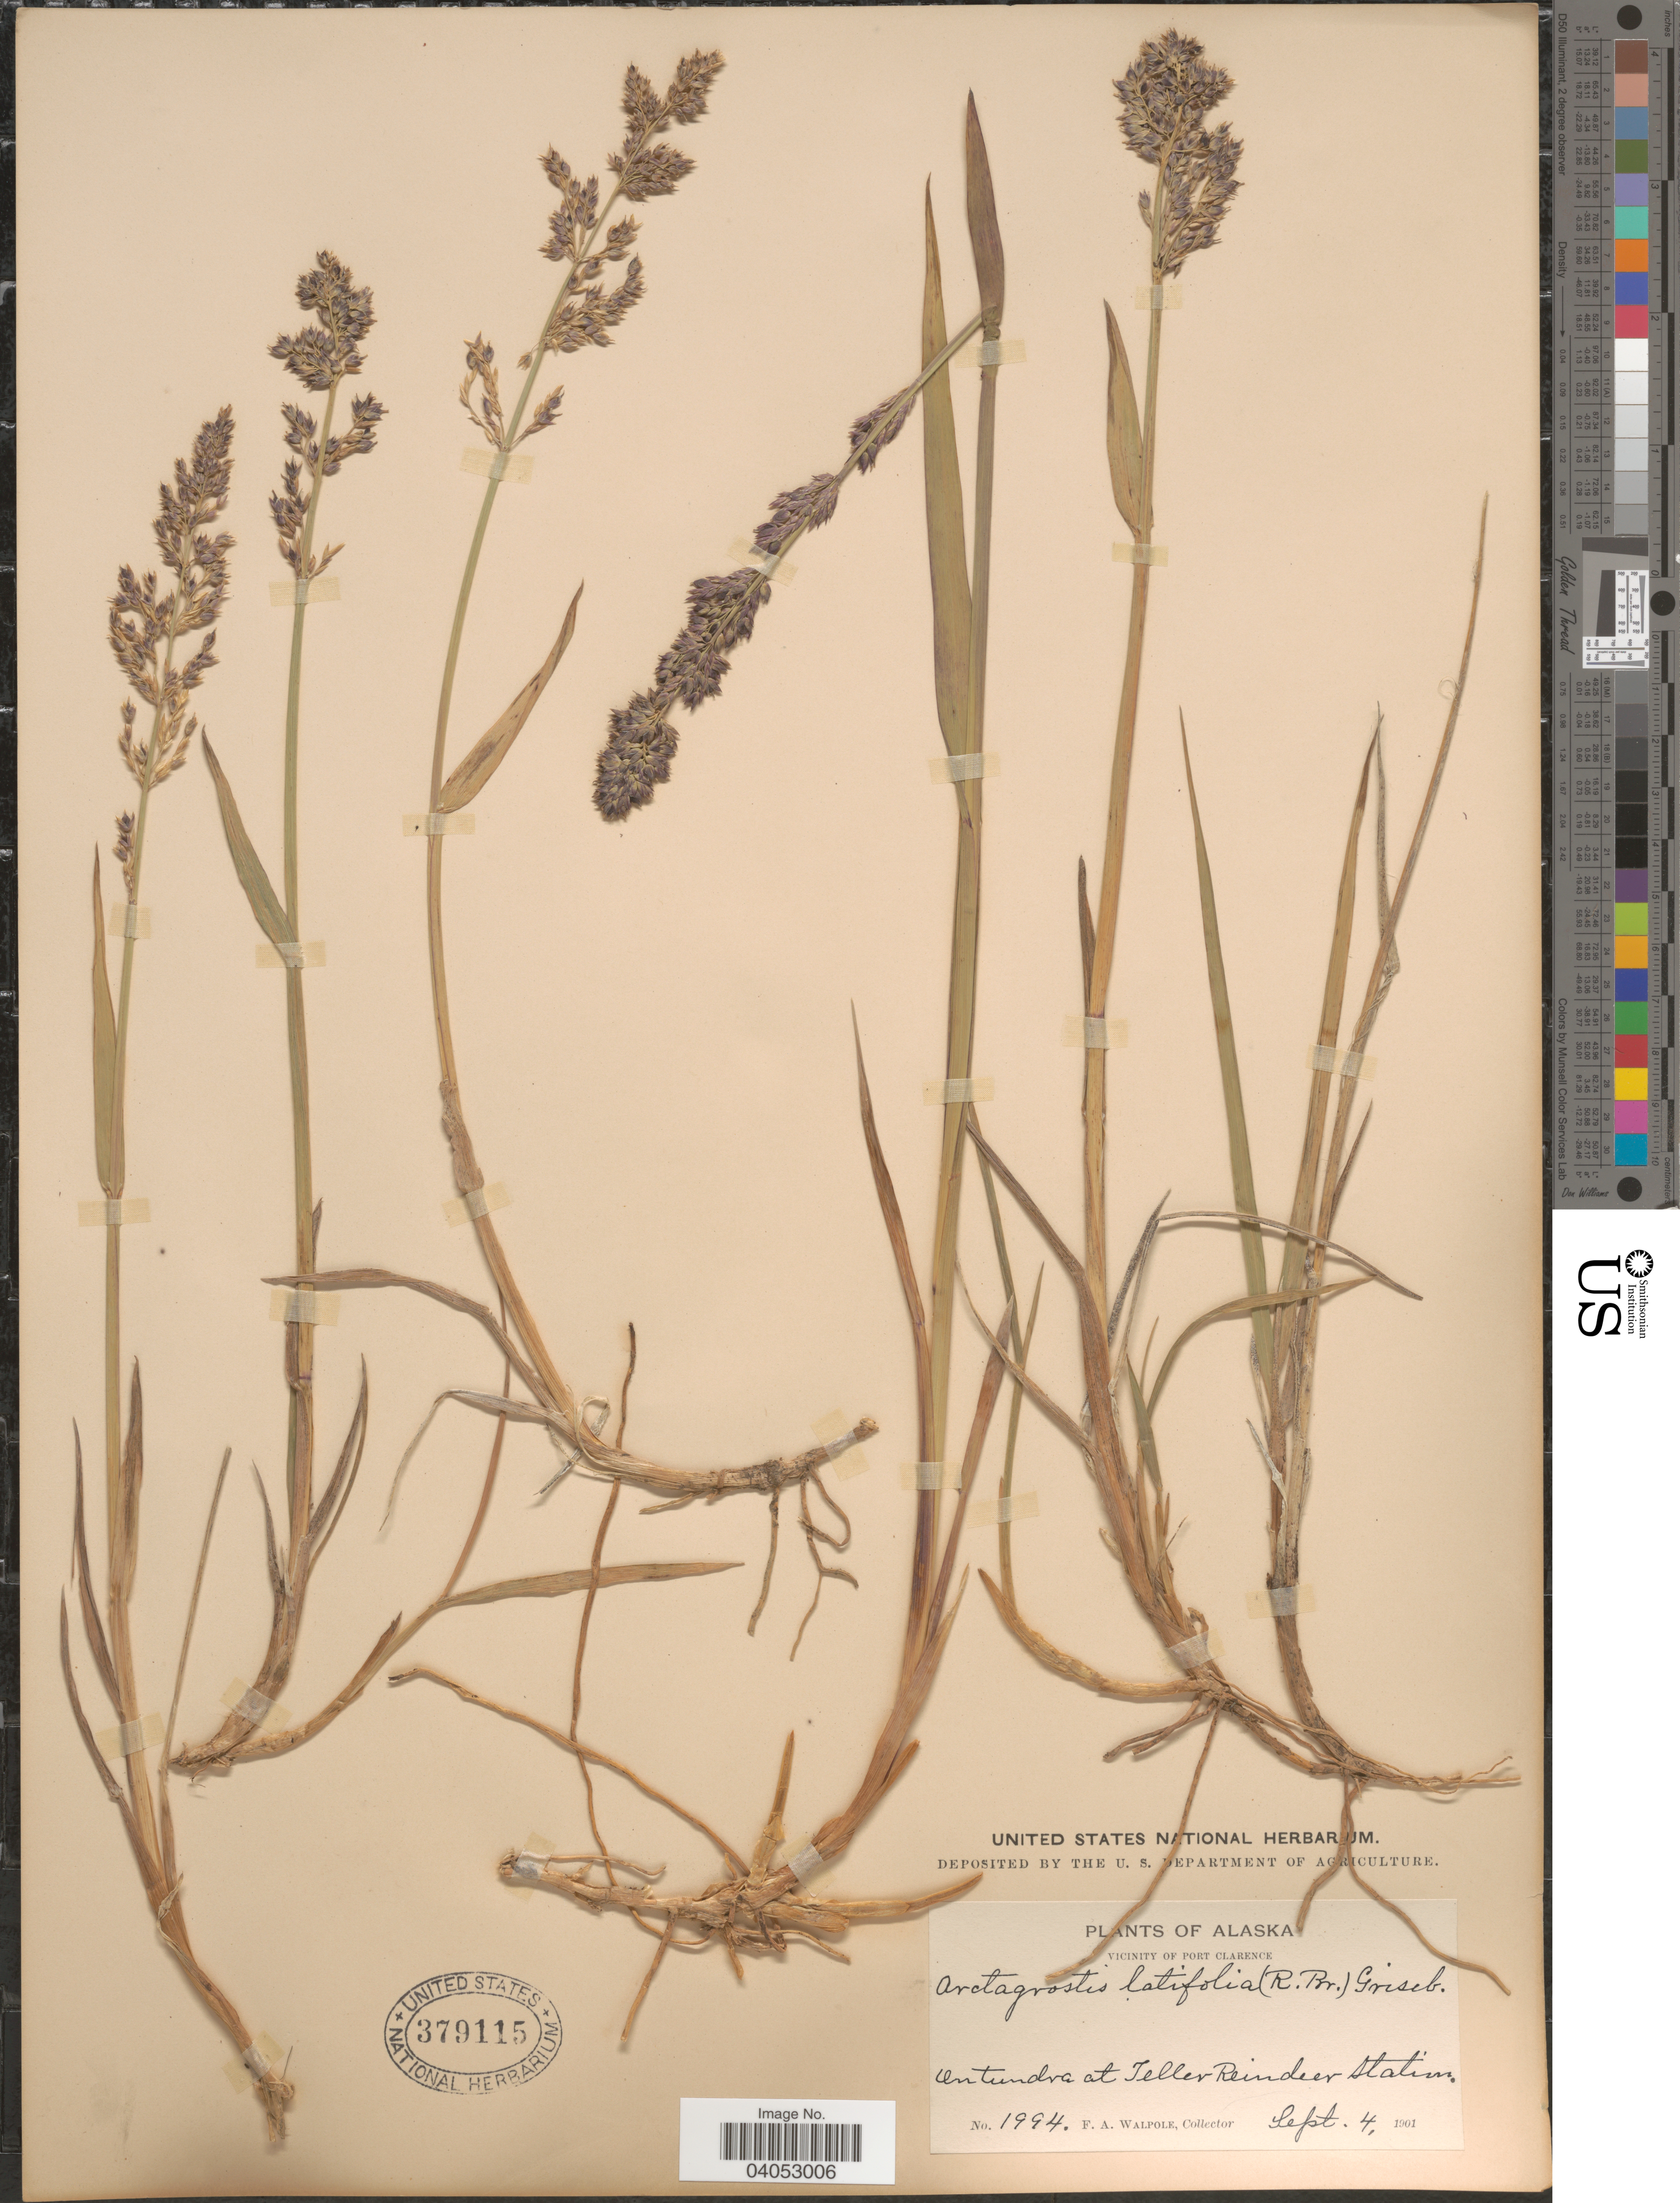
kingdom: Plantae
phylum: Tracheophyta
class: Liliopsida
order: Poales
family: Poaceae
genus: Arctagrostis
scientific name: Arctagrostis latifolia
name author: (R. Br.) Griseb.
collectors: F. Walpole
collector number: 1994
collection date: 1901-09-04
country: United States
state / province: Alaska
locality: Vicinity of Port Clarence. On tundra at Teller Reindeer Station.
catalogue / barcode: US 379115